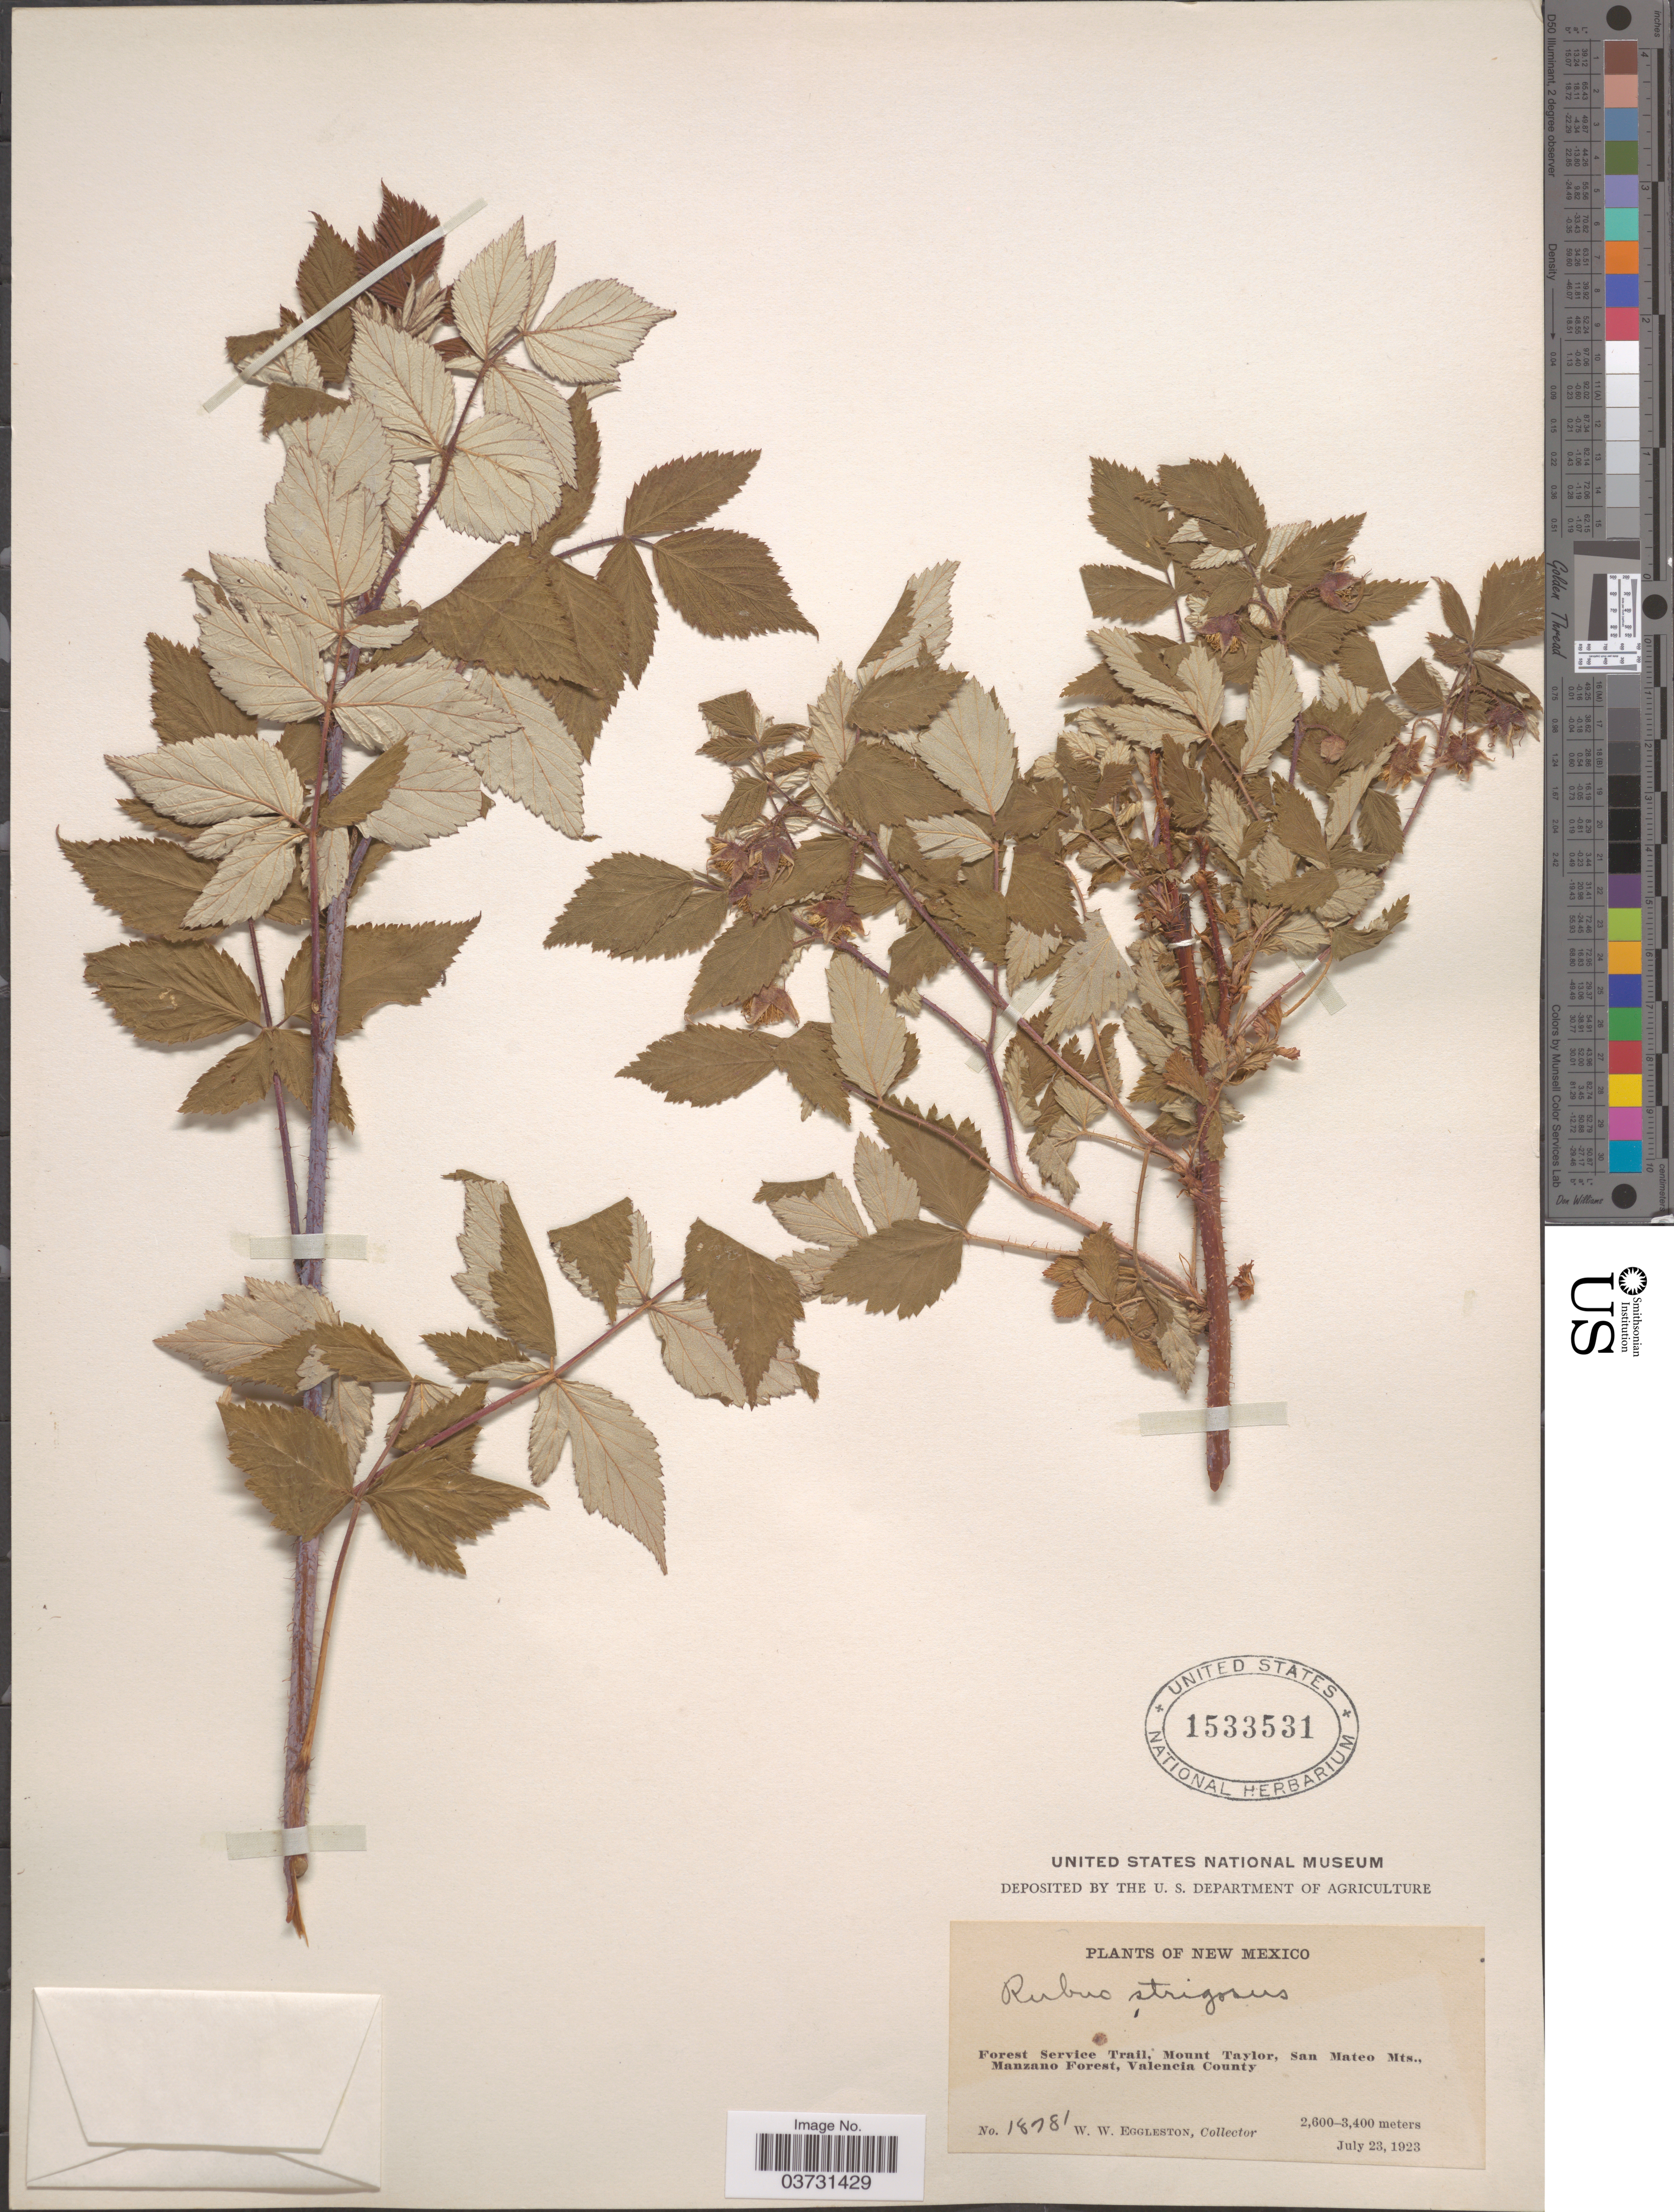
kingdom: Plantae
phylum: Tracheophyta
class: Magnoliopsida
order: Rosales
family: Rosaceae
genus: Rubus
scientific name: Rubus strigosus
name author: Michx.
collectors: W. W. Eggleston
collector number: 18781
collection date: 1923-07-23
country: United States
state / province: New Mexico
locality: Forest Service Trail, Mount Taylor, San Mateo Mts., Manzano Forest, Valencia County.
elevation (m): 2600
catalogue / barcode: US 1533531